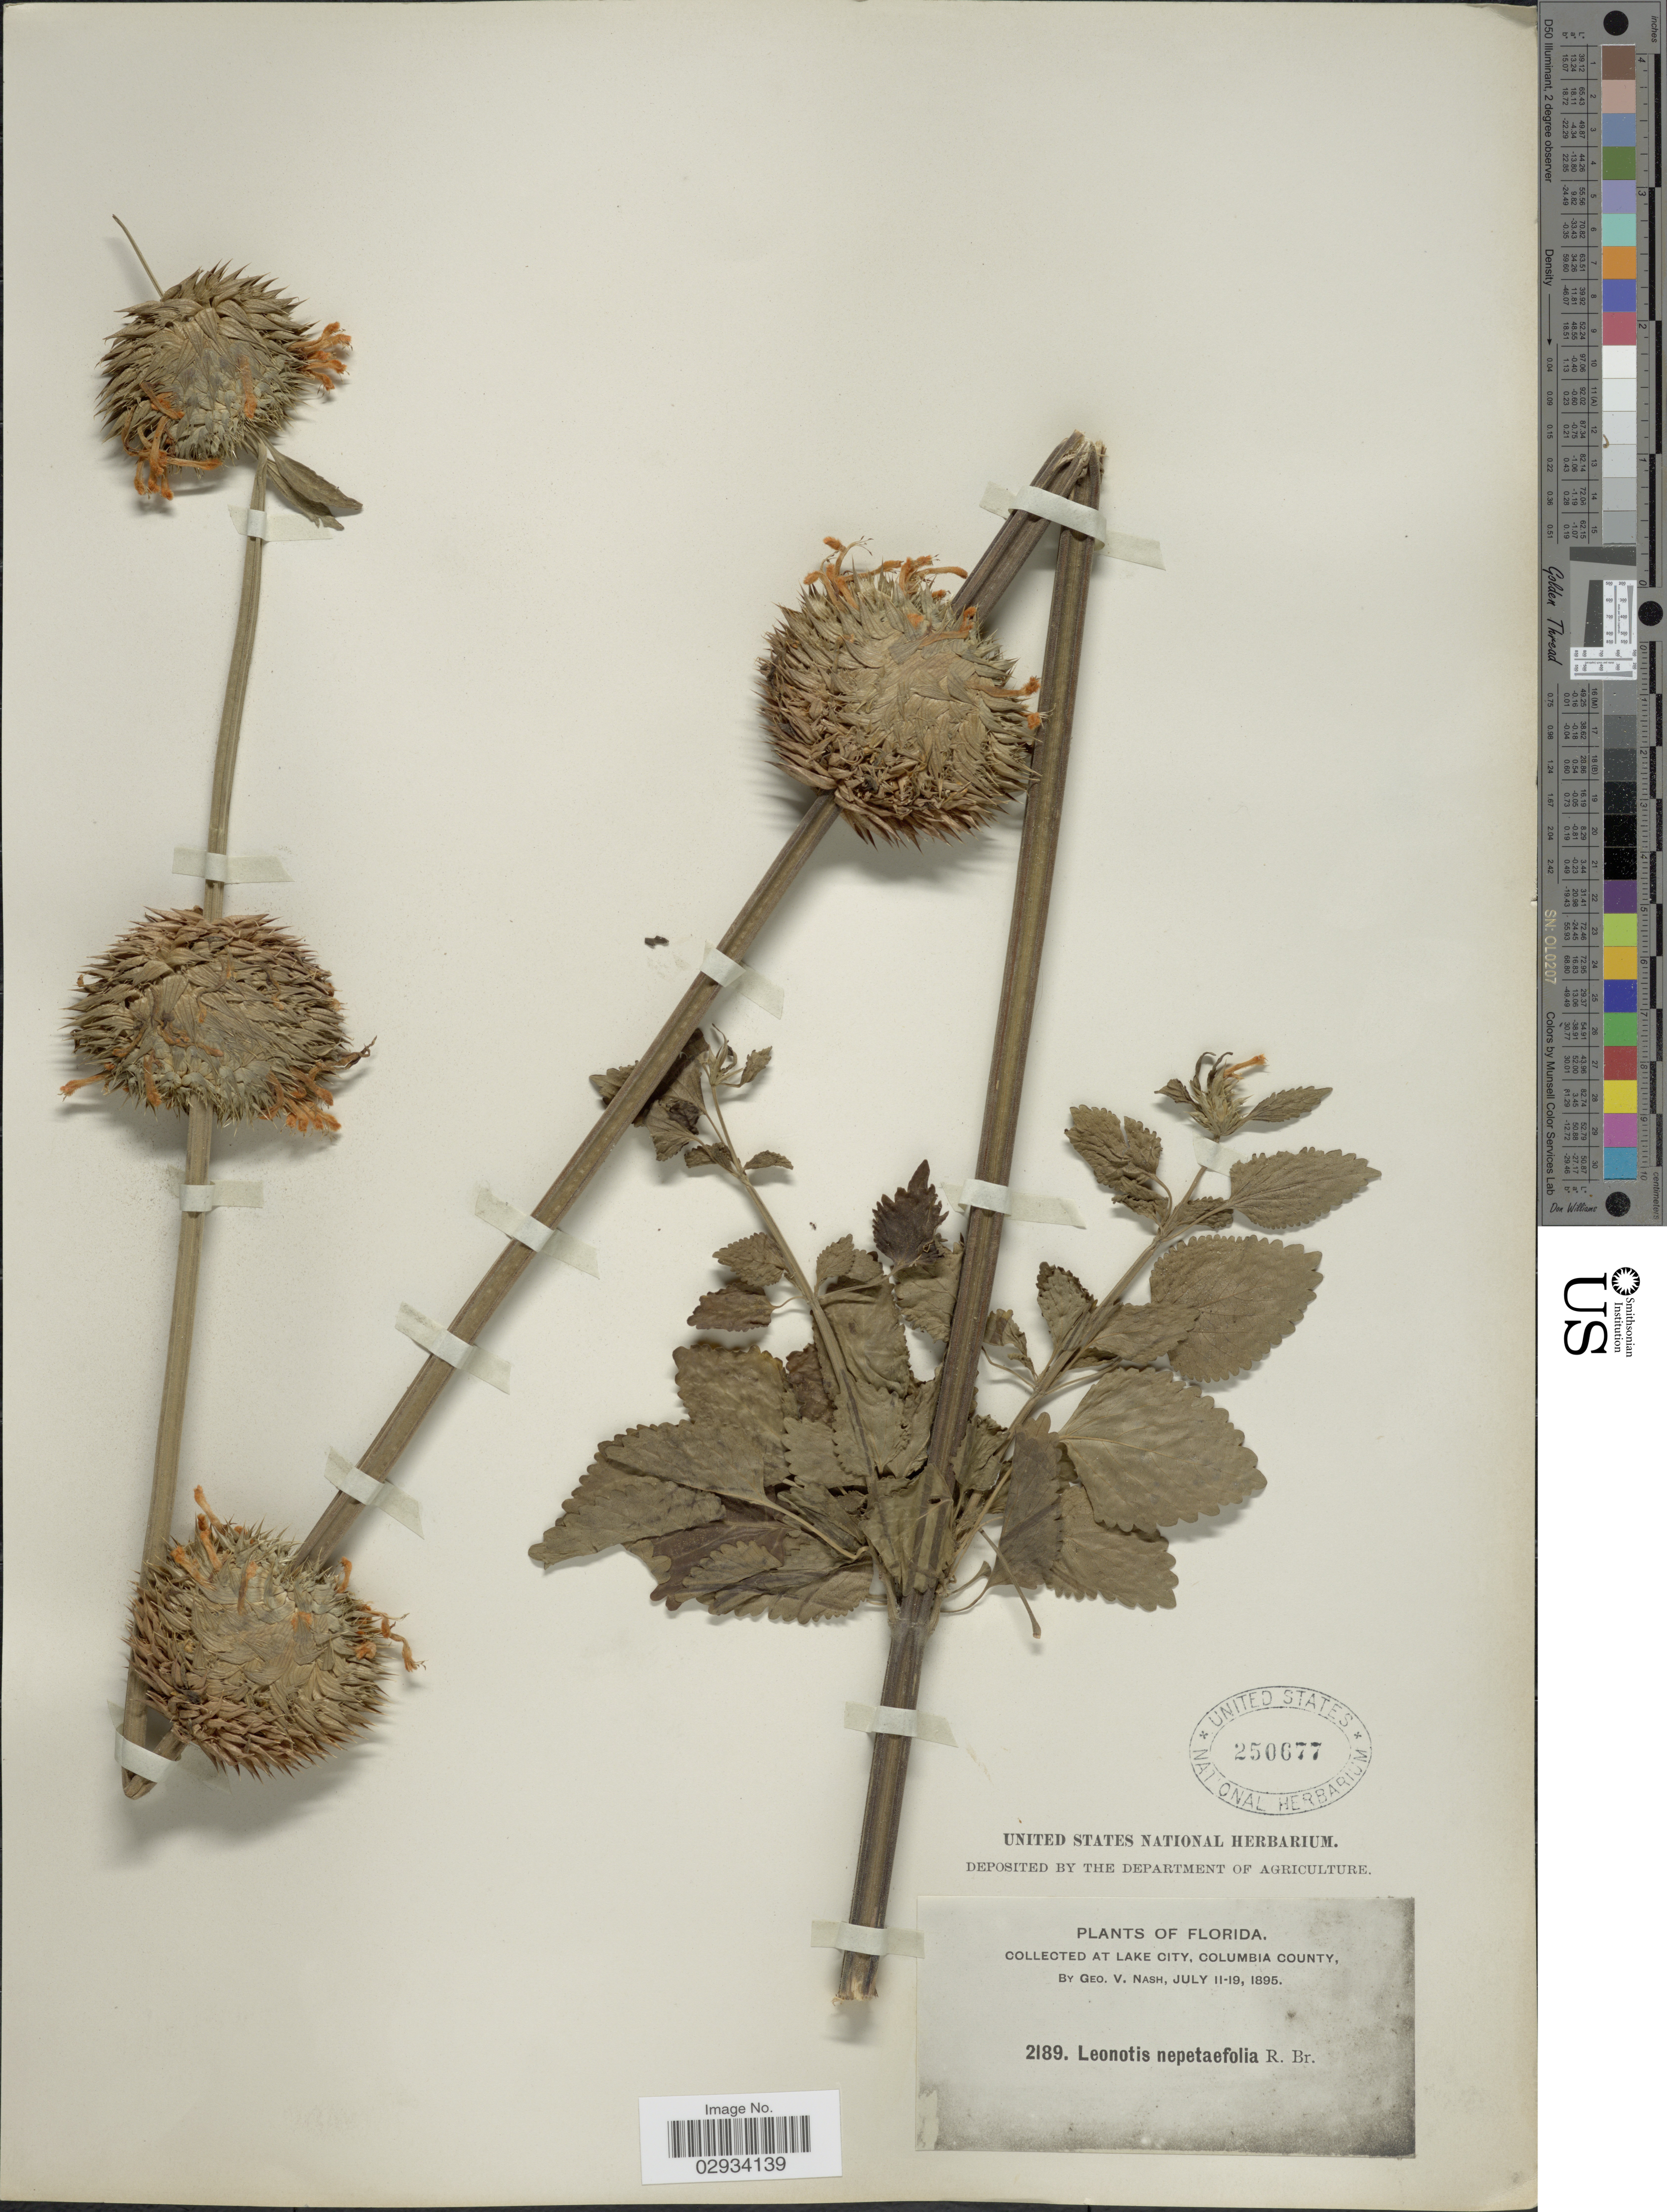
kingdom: Plantae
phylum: Tracheophyta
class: Magnoliopsida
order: Lamiales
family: Lamiaceae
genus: Leonotis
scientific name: Leonotis nepetifolia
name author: (L.) R. Br.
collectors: G. V. Nash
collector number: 2189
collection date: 1895-07-11/1895-07-19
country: United States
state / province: Florida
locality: Lake City, Columbia County.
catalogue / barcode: US 250677